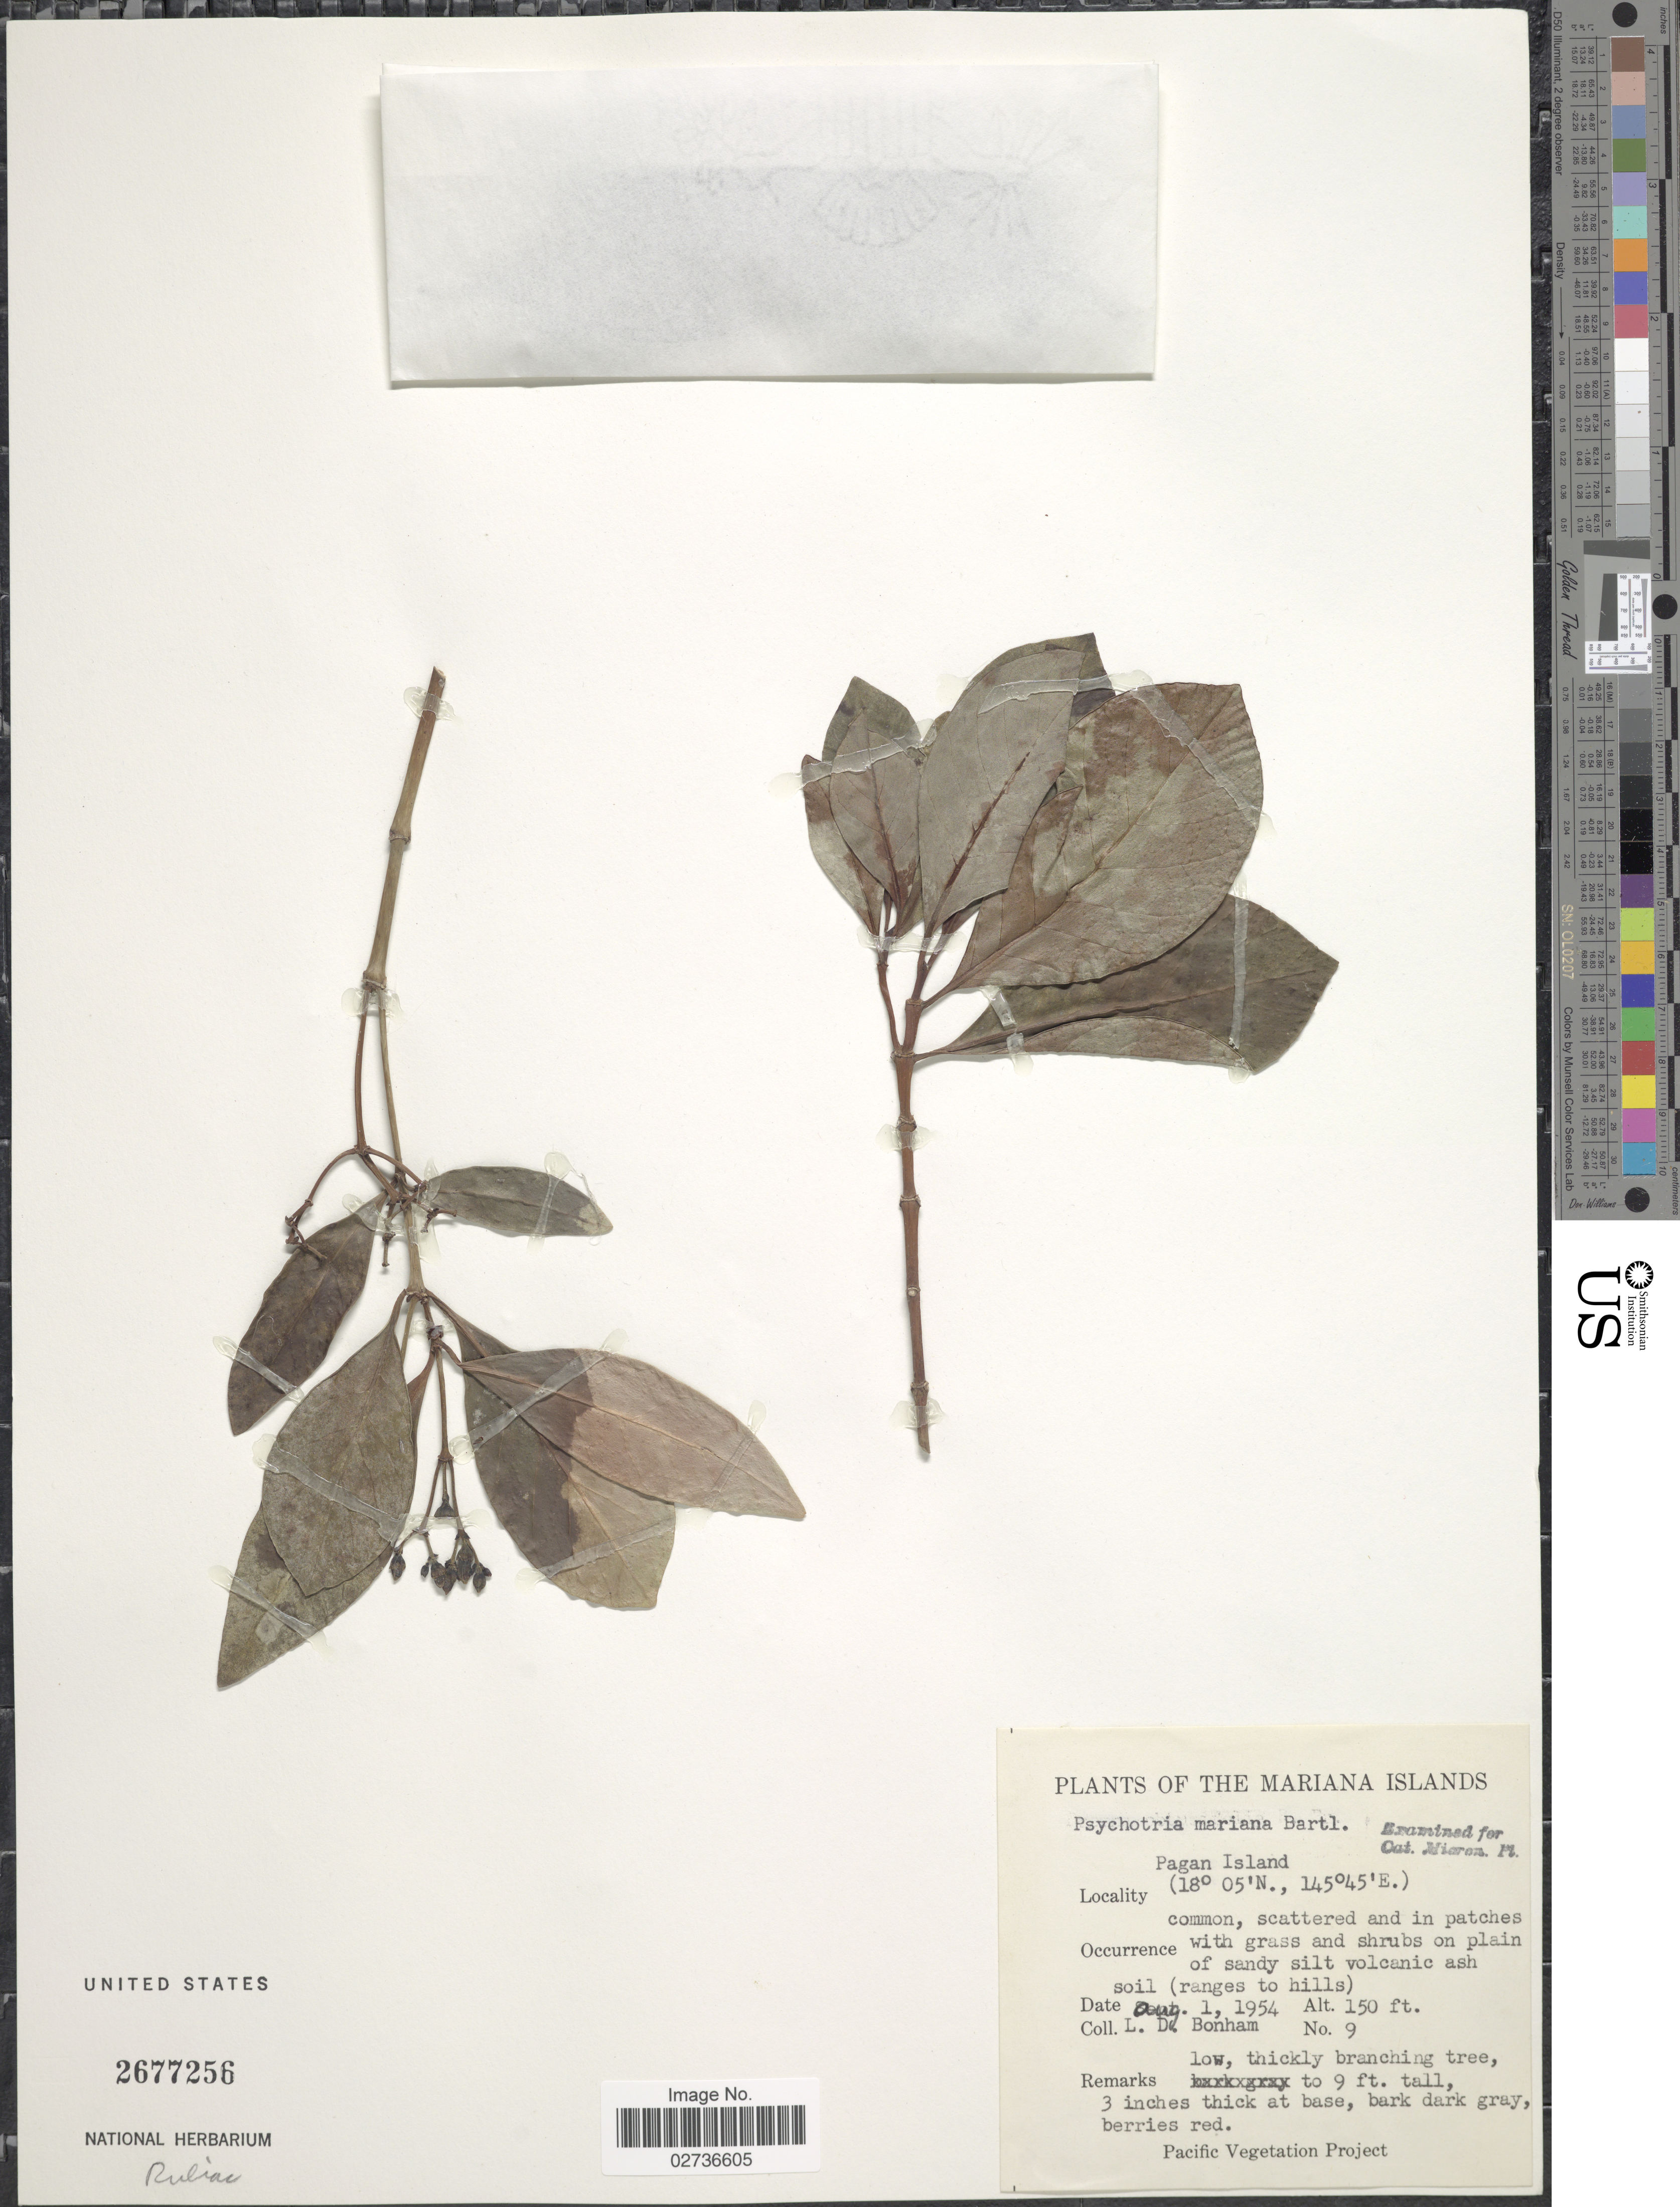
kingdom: Plantae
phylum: Tracheophyta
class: Magnoliopsida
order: Gentianales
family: Rubiaceae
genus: Psychotria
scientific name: Psychotria mariana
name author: Bartl. ex DC.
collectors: L. D. Bonham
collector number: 9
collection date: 1954-08-01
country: Northern Mariana Islands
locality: The Mariana Islands, Pagan Island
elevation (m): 46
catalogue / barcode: US 2677256